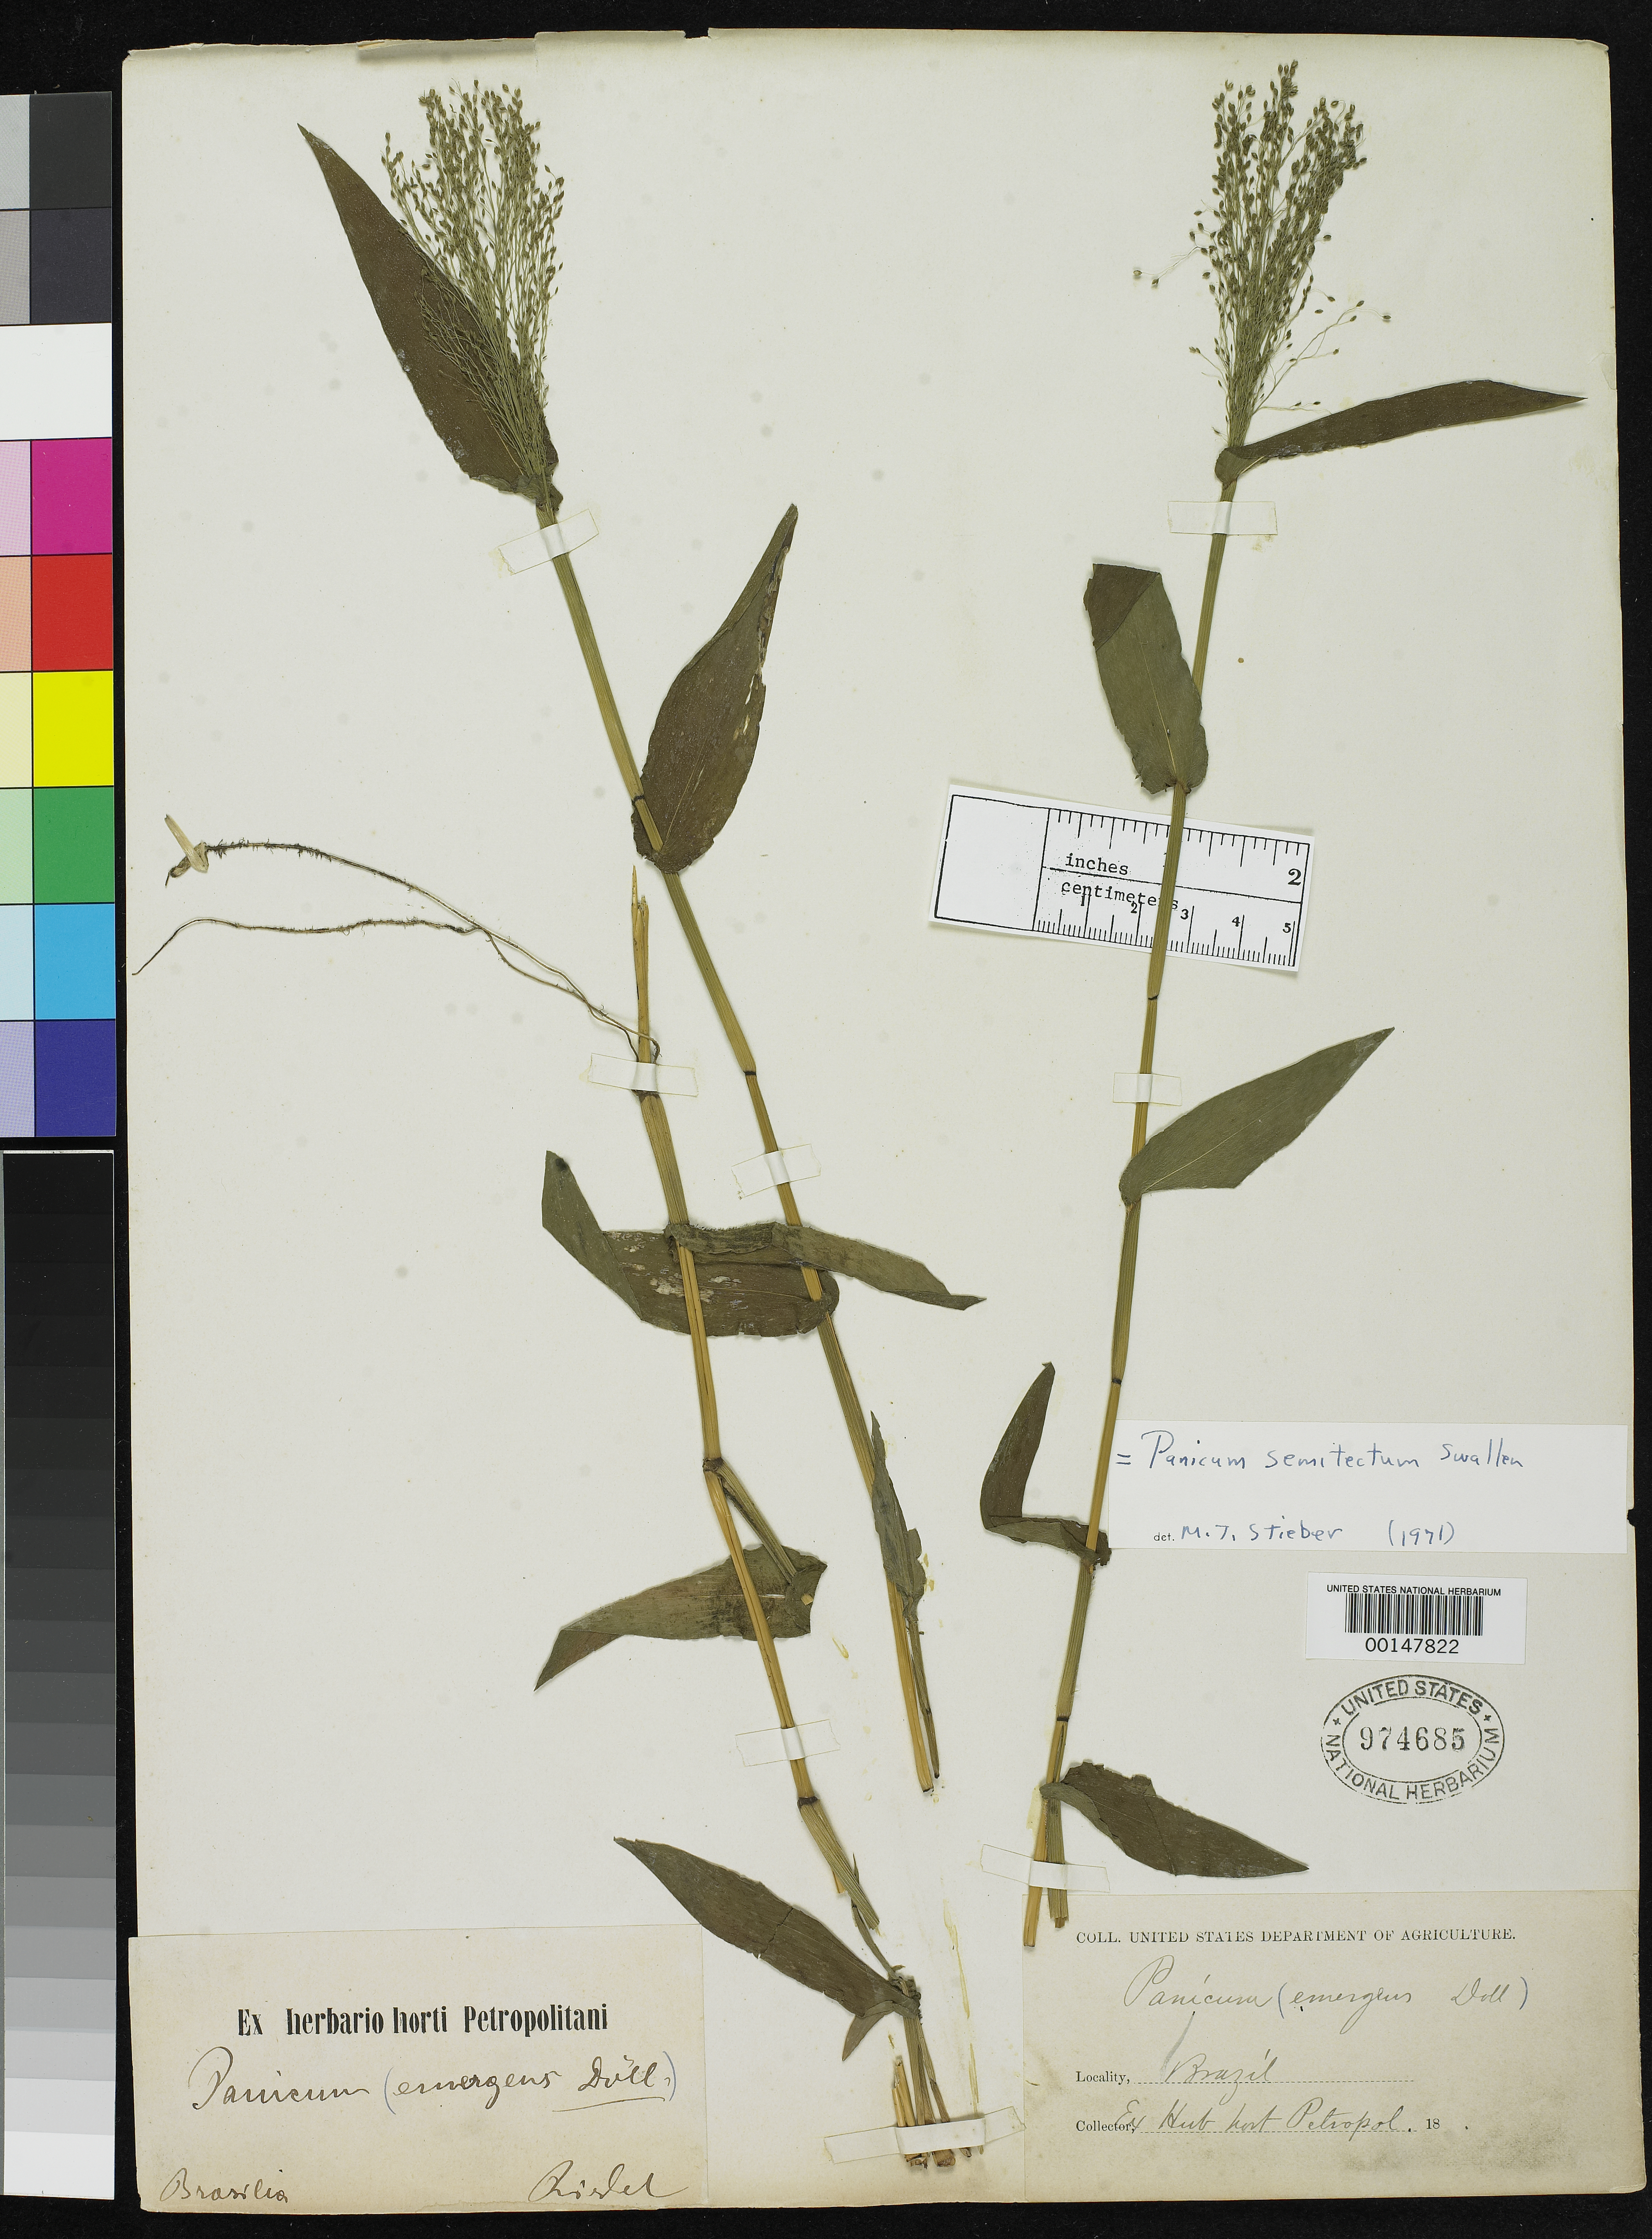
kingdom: Plantae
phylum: Tracheophyta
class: Liliopsida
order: Poales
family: Poaceae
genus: Panicum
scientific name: Panicum emergens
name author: Döll in Mart.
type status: Isotype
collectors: L. Riedel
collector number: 1961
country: Brazil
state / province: São Paulo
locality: San Carlos.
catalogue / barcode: US 974685